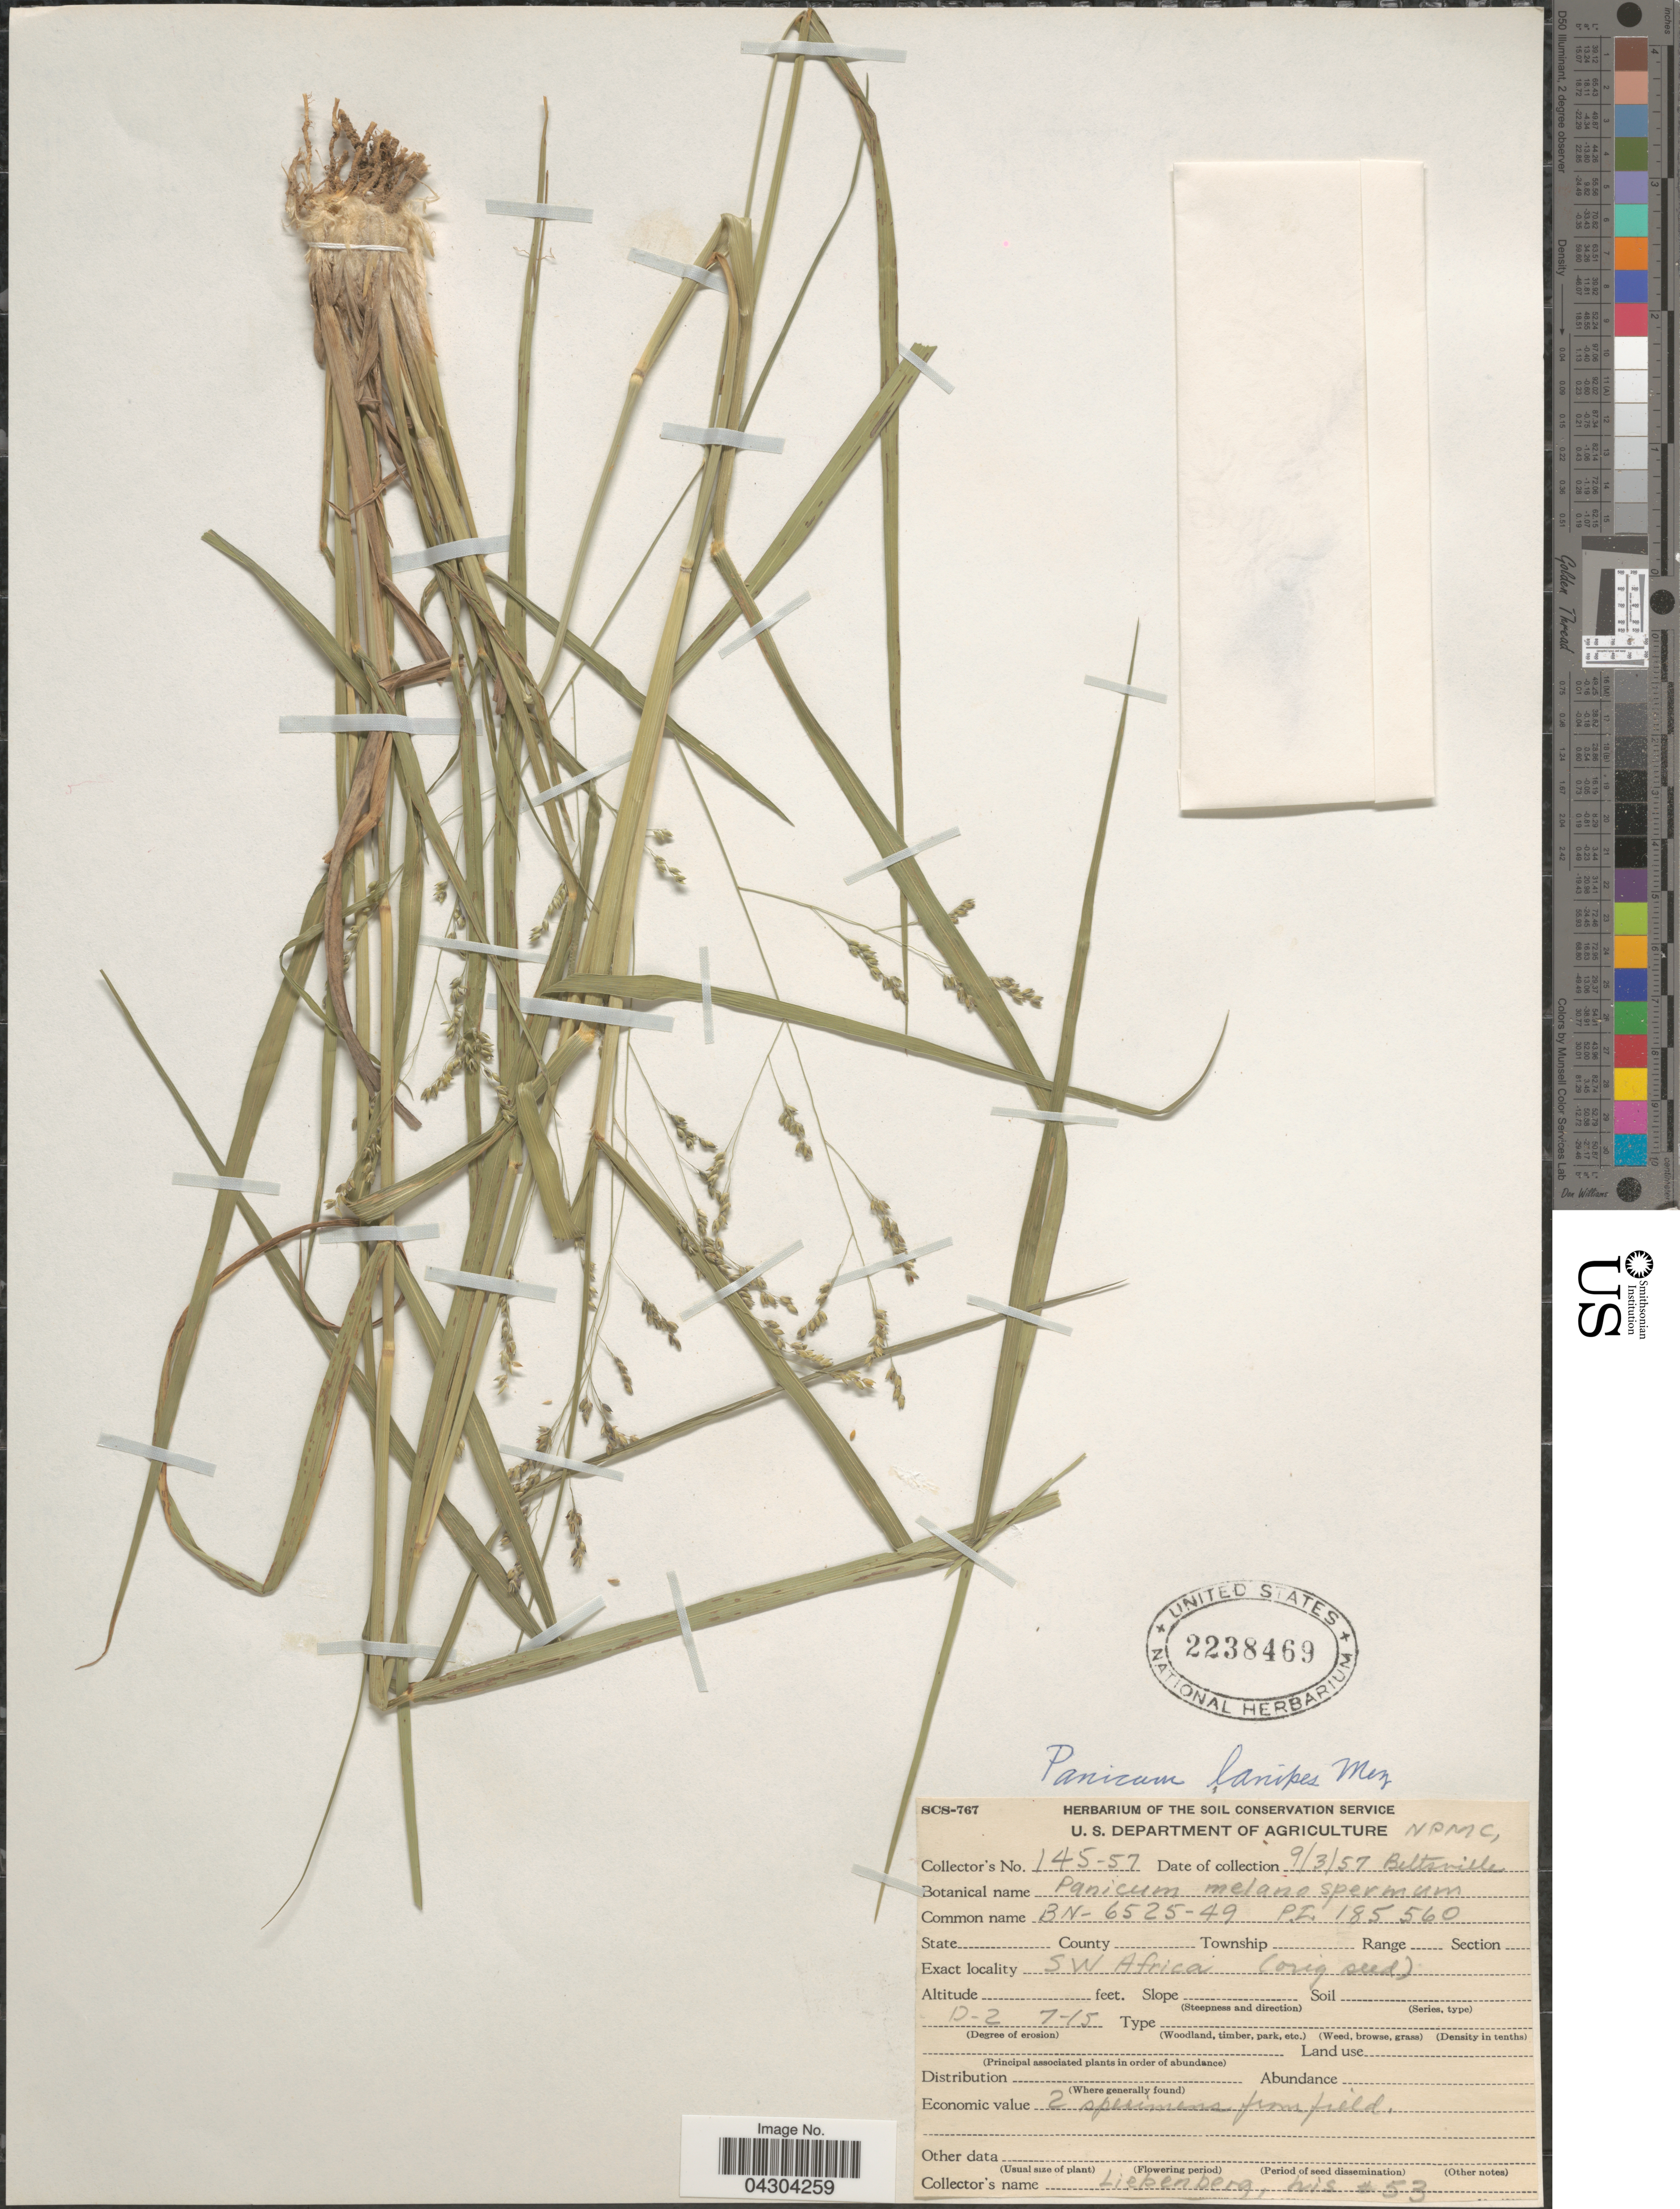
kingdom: Plantae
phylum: Tracheophyta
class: Liliopsida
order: Poales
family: Poaceae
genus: Panicum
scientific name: Panicum lanipes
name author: Mez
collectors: -. Liebenberg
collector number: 53/145-57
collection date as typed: Transcribed d/m/y: 9/3/57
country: United States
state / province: Maryland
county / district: Prince George's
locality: Beltsville.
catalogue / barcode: US 2238469